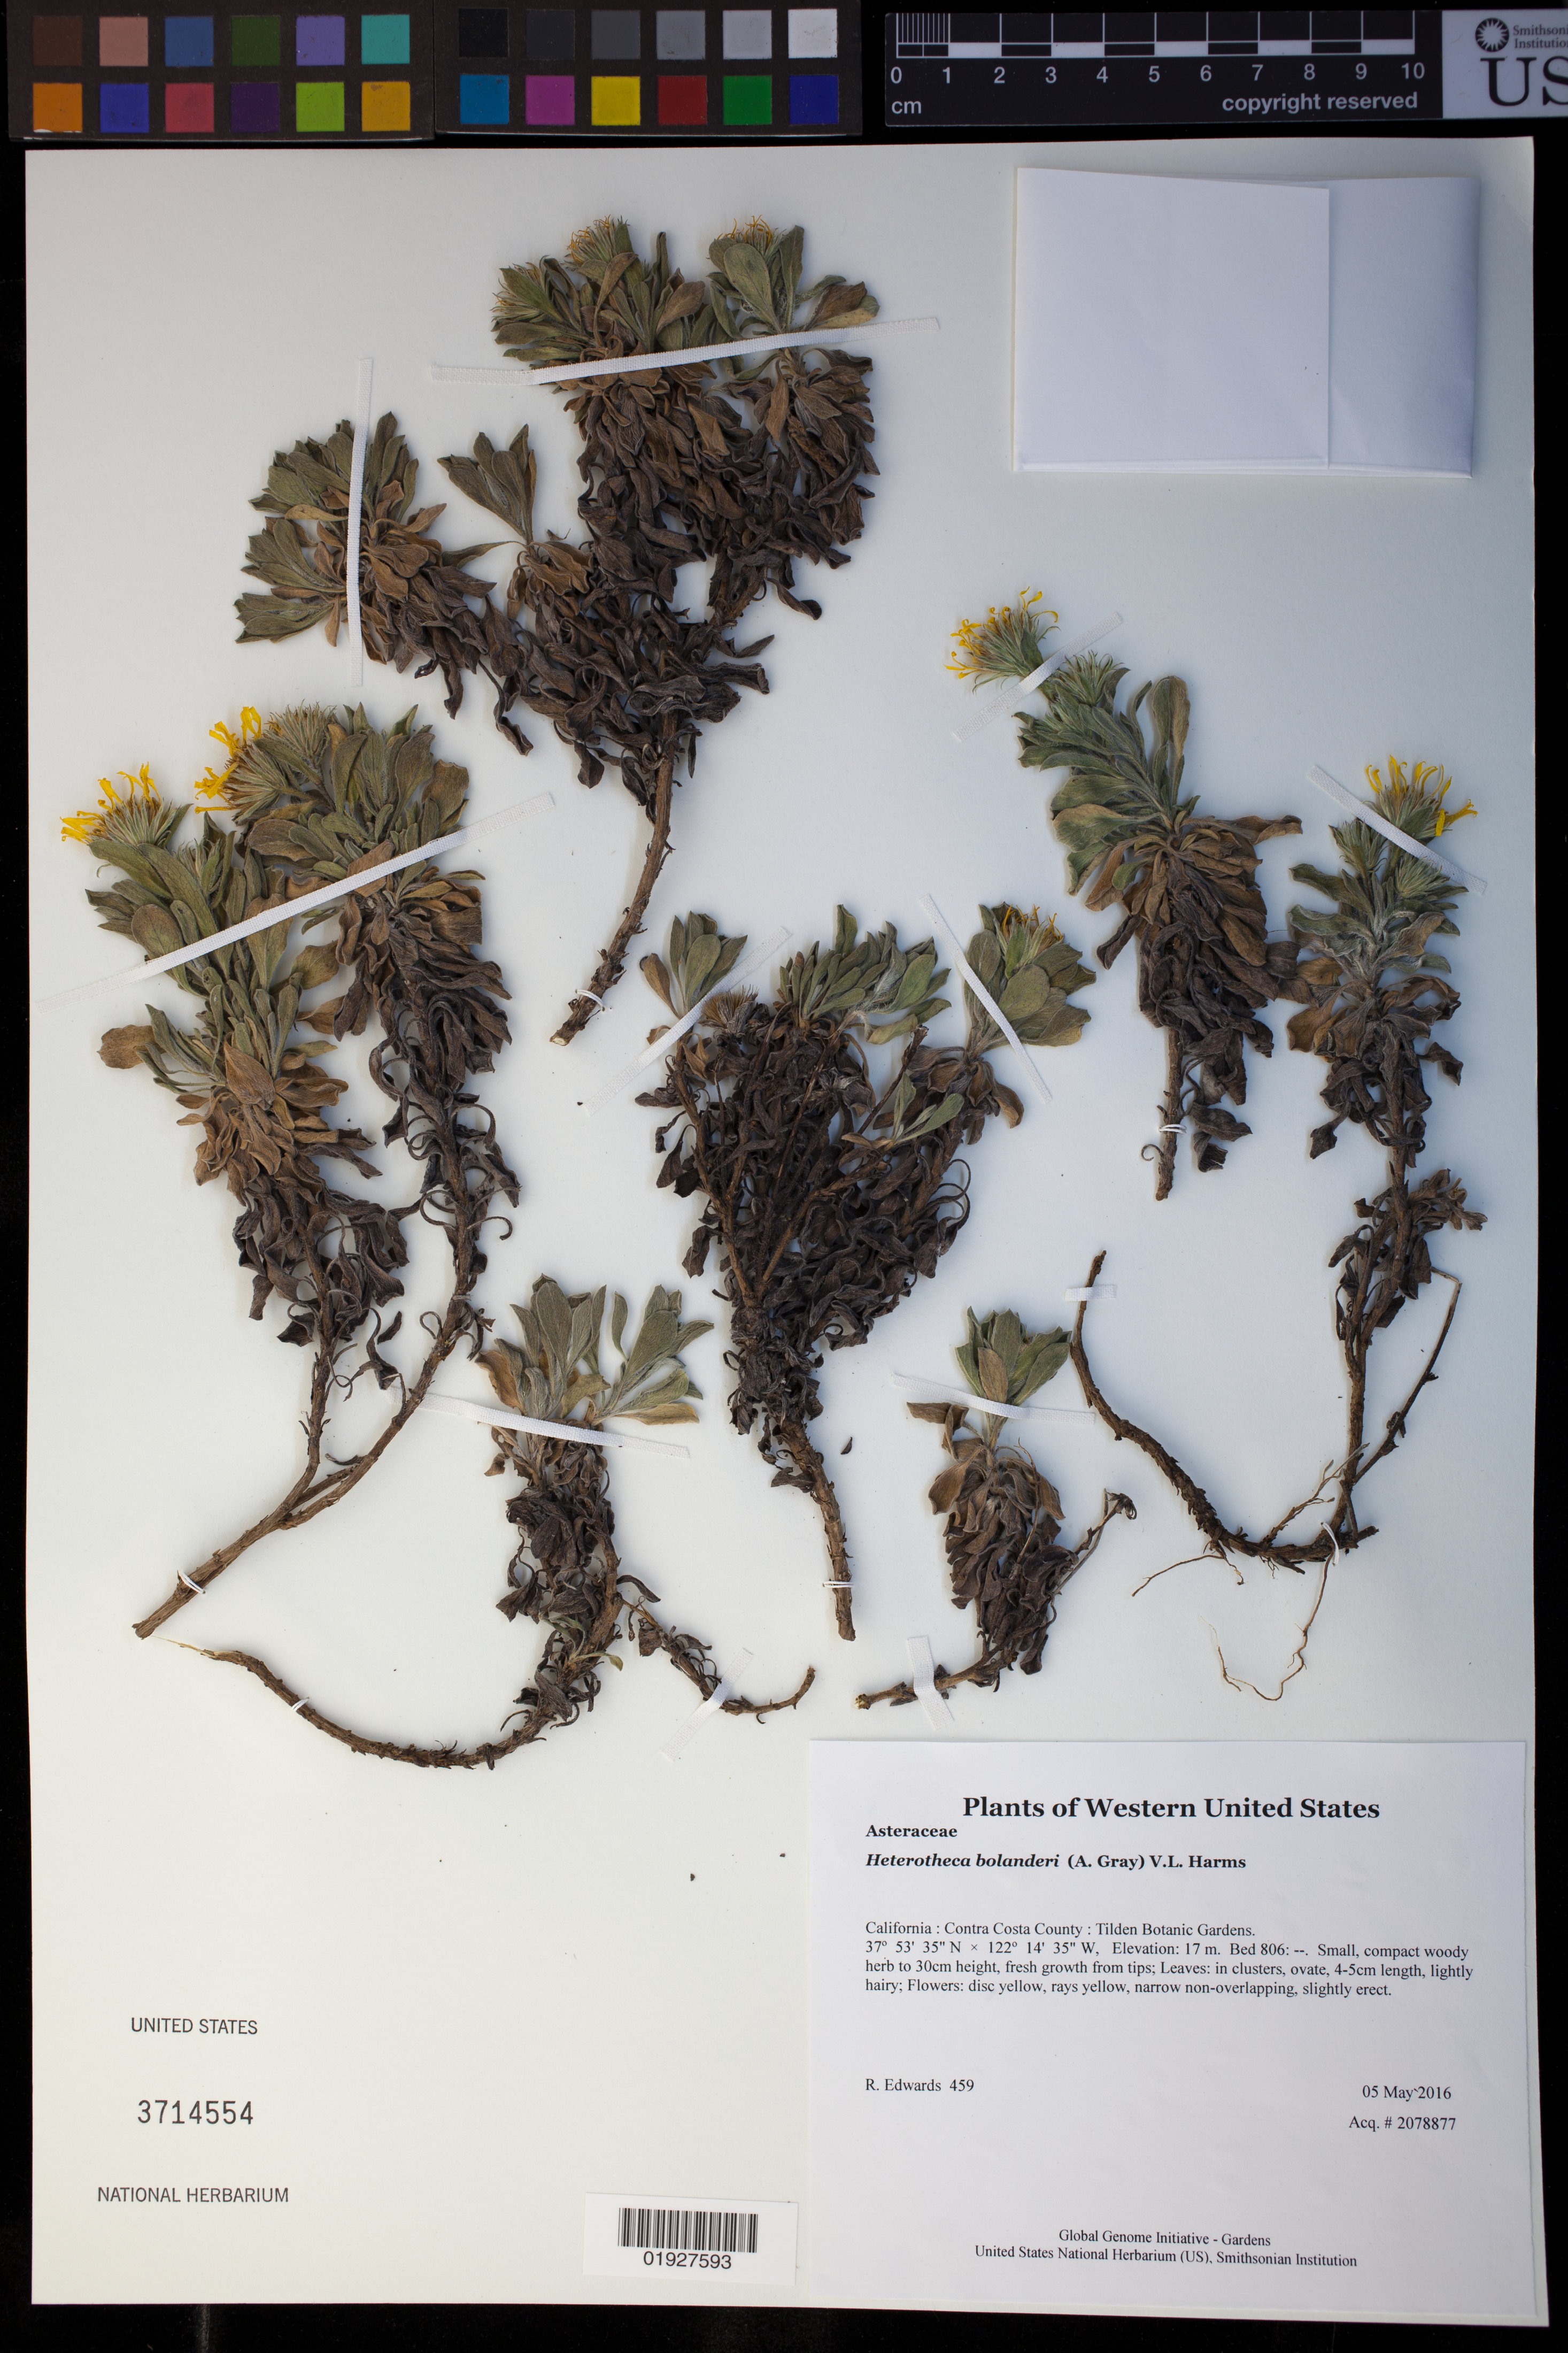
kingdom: Plantae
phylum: Tracheophyta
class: Magnoliopsida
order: Asterales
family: Asteraceae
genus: Heterotheca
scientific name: Heterotheca bolanderi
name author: (A. Gray) V.L. Harms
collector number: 459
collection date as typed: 5 May 2016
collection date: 2016-05-05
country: United States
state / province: California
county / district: Contra Costa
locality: Tilden Botanic Gardens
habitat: Bed 806: --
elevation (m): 17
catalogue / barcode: US 3714554